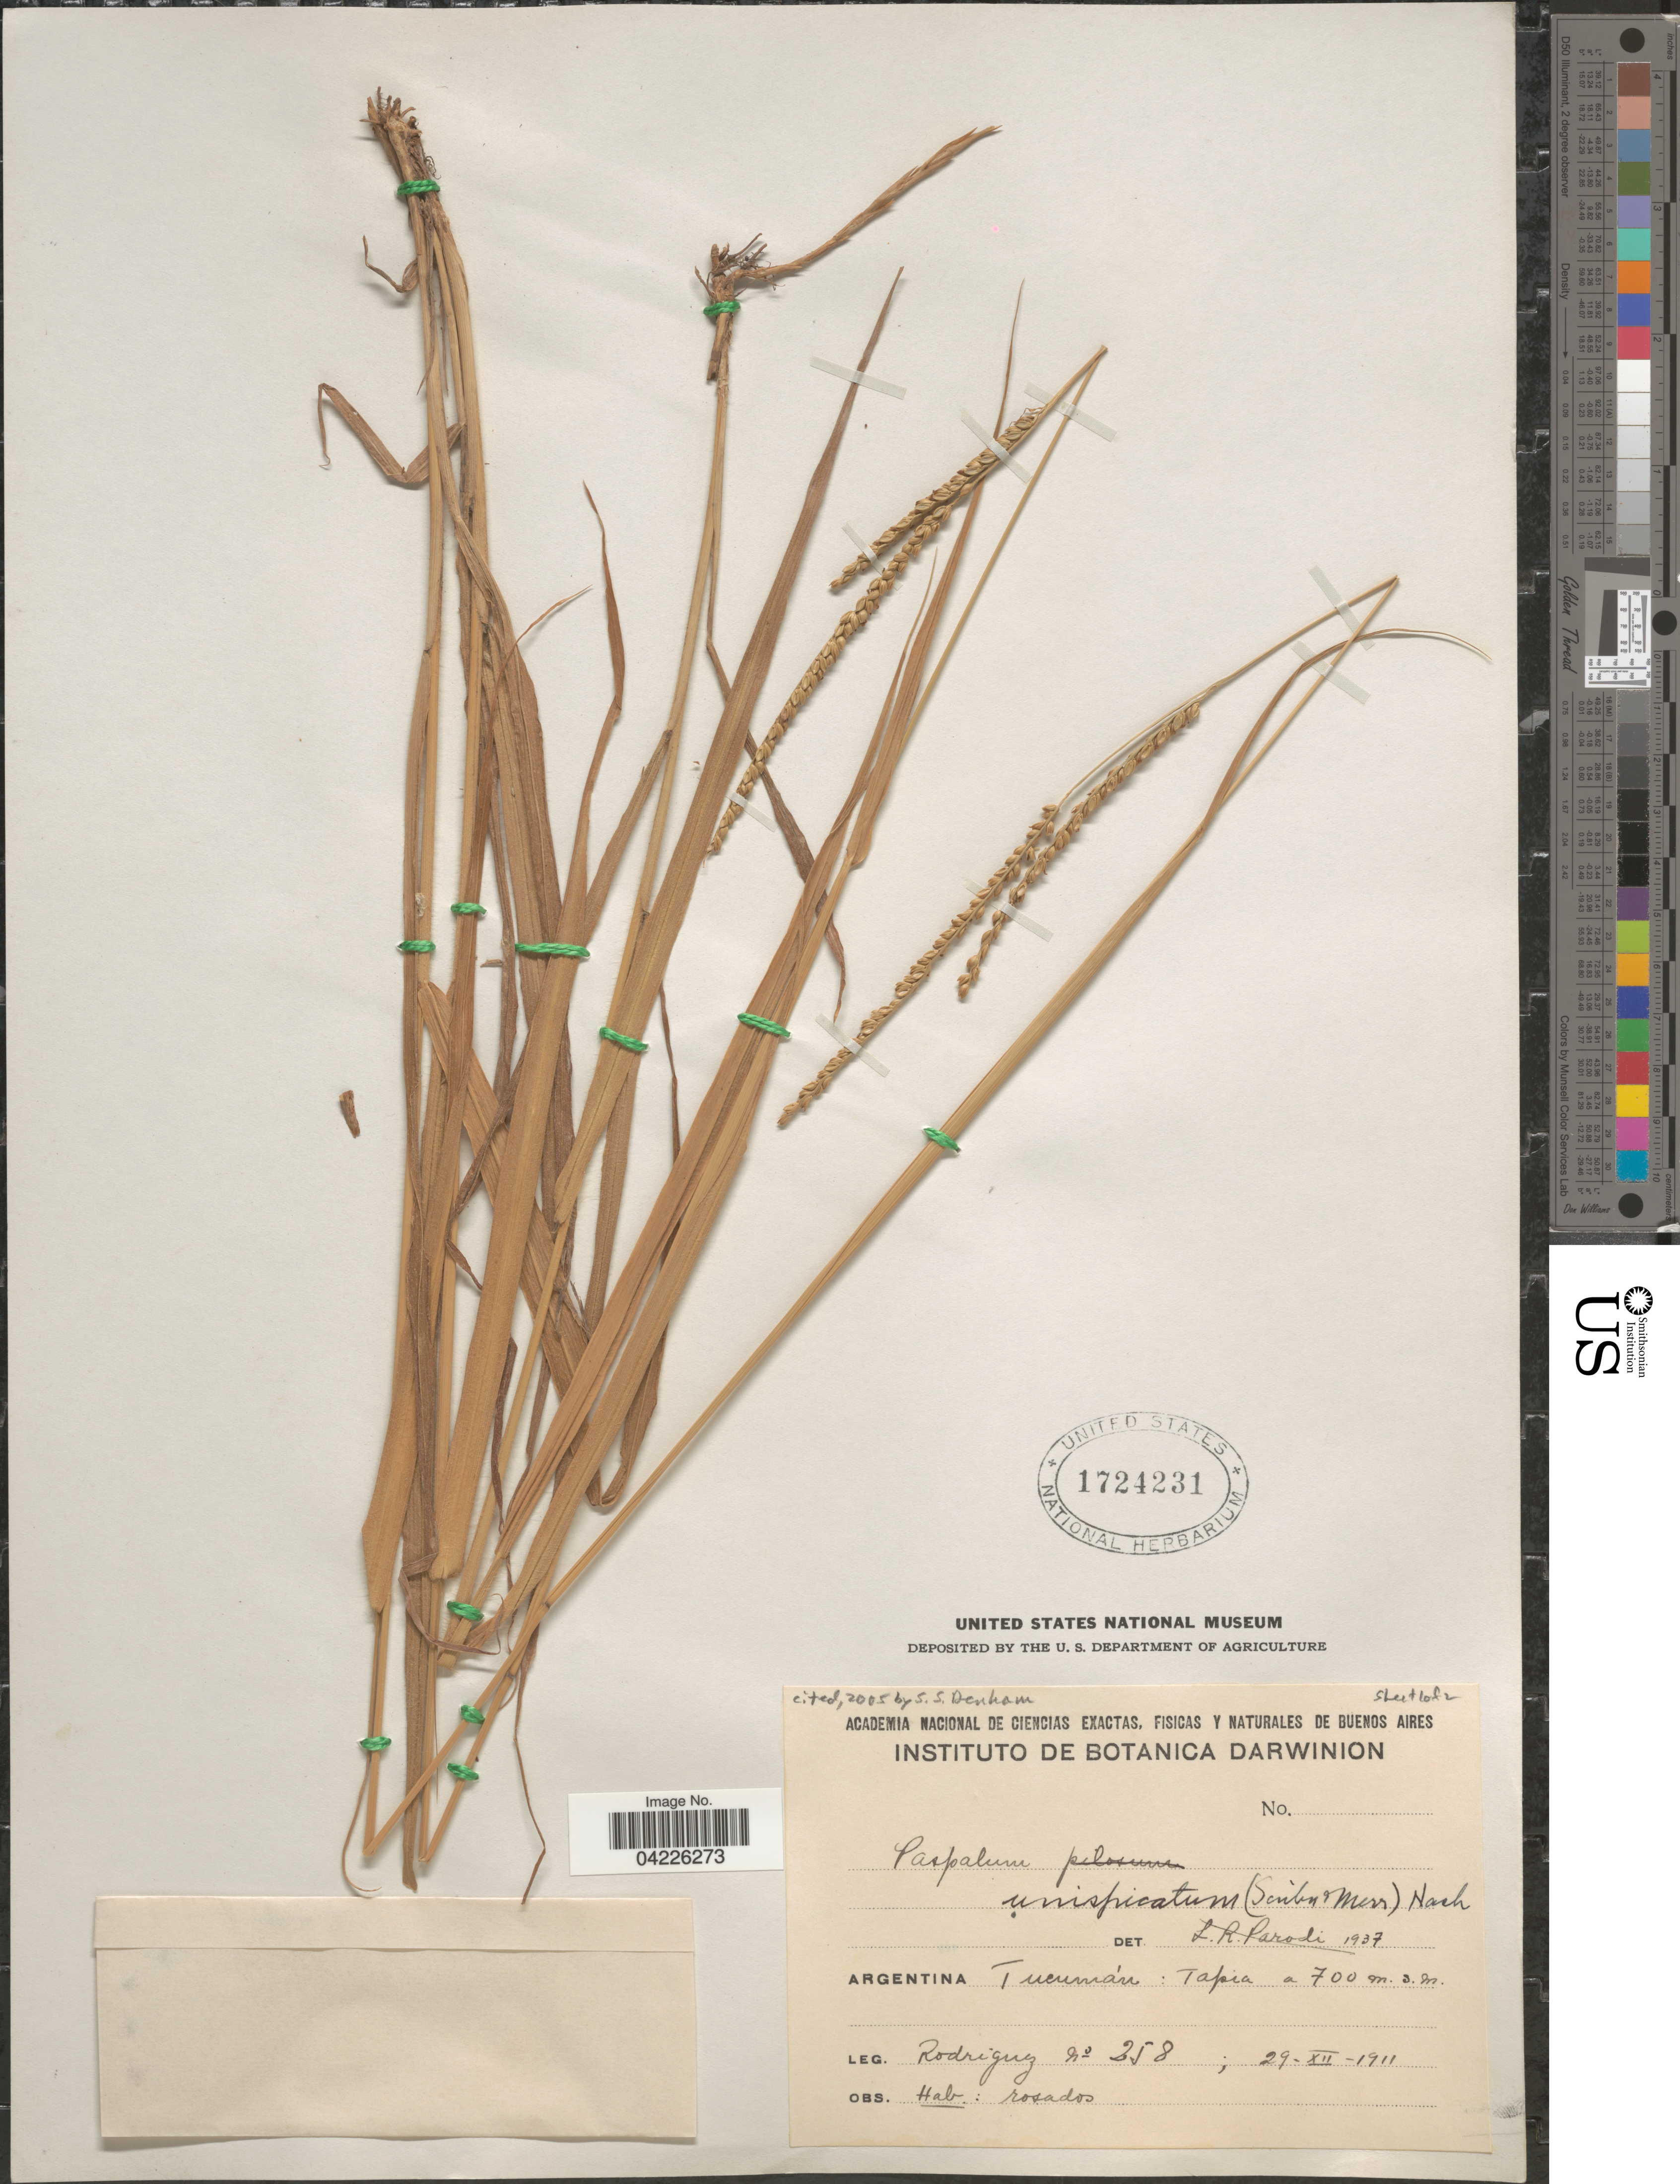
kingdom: Plantae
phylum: Tracheophyta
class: Liliopsida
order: Poales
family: Poaceae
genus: Paspalum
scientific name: Paspalum unispicatum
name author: (Scribn. & Merr.) Nash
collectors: Rodriguez, --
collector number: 258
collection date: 1911-12-29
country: Argentina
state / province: Tucuman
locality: Tapia.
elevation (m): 700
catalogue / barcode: US 1724231